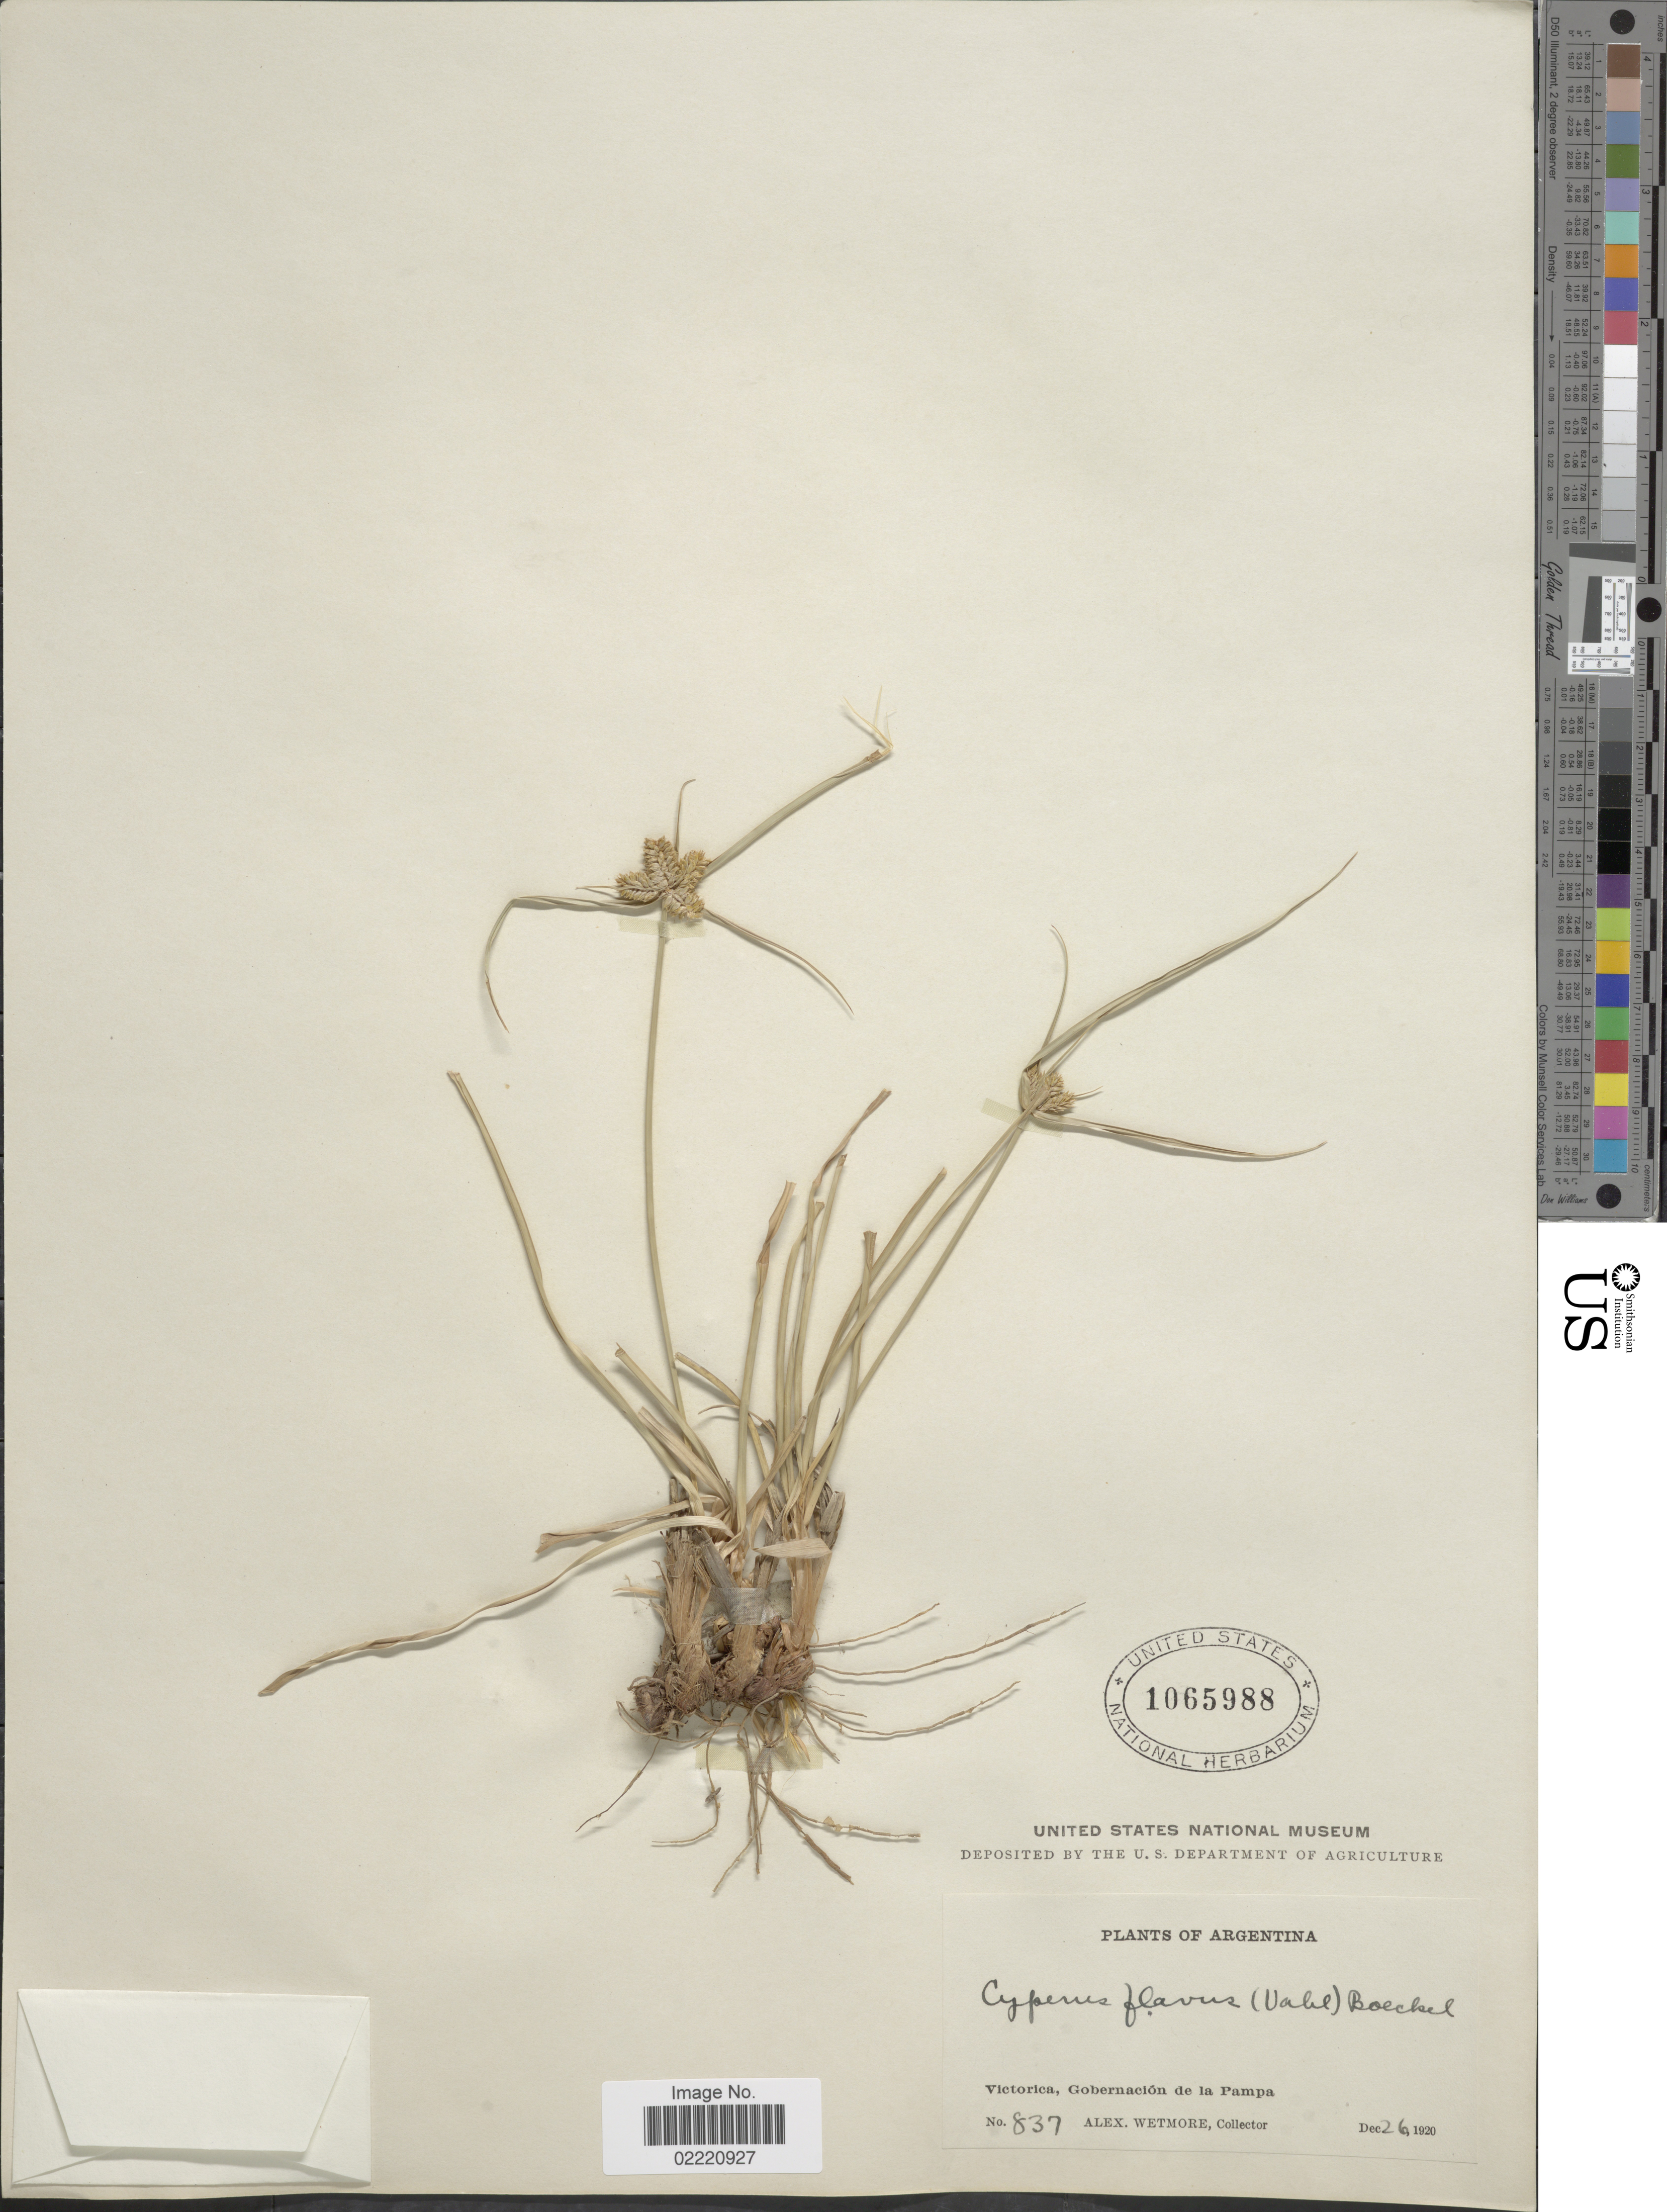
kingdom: Plantae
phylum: Tracheophyta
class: Liliopsida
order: Poales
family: Cyperaceae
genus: Cyperus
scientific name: Cyperus aggregatus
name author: (Willd.) Endl.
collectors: A. Wetmore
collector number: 837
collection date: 1920-12-26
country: Argentina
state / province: La Pampa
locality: Victoria, Gobernacion de la Pampa.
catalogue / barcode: US 1065988